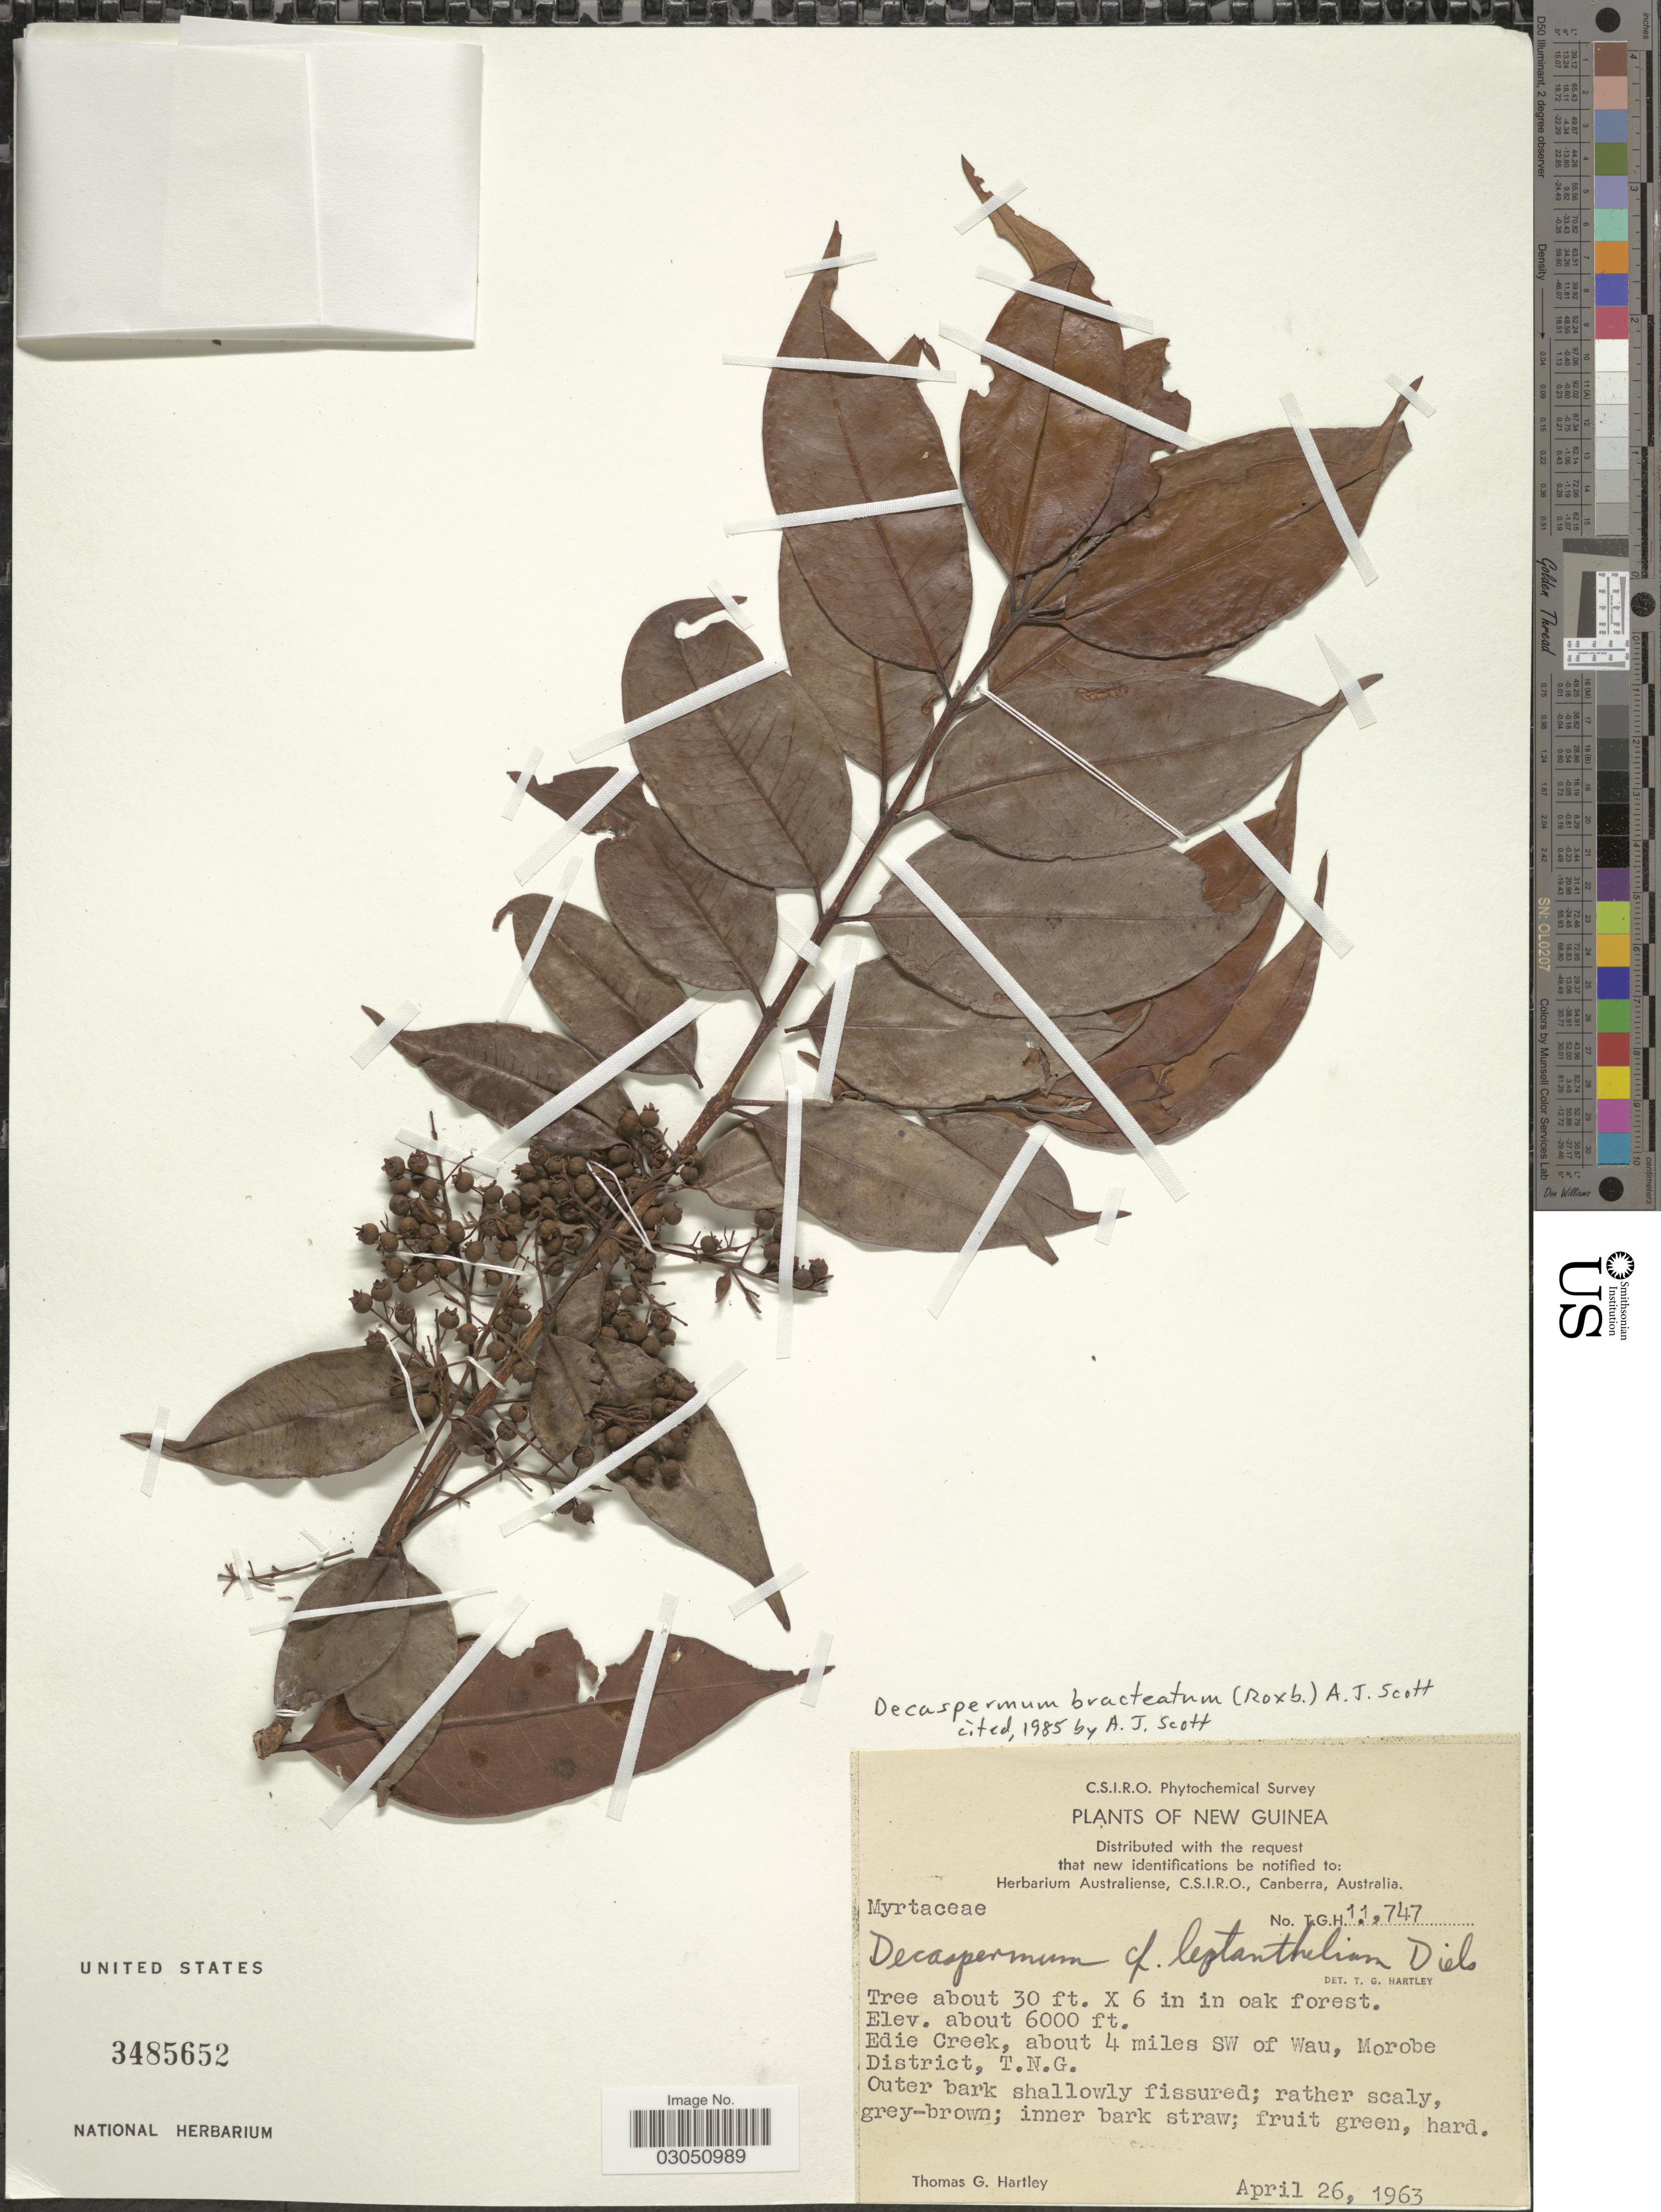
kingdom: Plantae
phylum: Tracheophyta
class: Magnoliopsida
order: Myrtales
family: Myrtaceae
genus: Decaspermum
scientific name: Decaspermum belense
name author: Merr. & L.M. Perry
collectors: T. Hartley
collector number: T.G.H. 11747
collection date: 1963-04-26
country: Papua New Guinea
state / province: Morobe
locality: New Guinea. Eddie Creek, about 4 miles SW of Wau, Morobe District, T.N.G.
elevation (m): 1829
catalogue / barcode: US 3485652